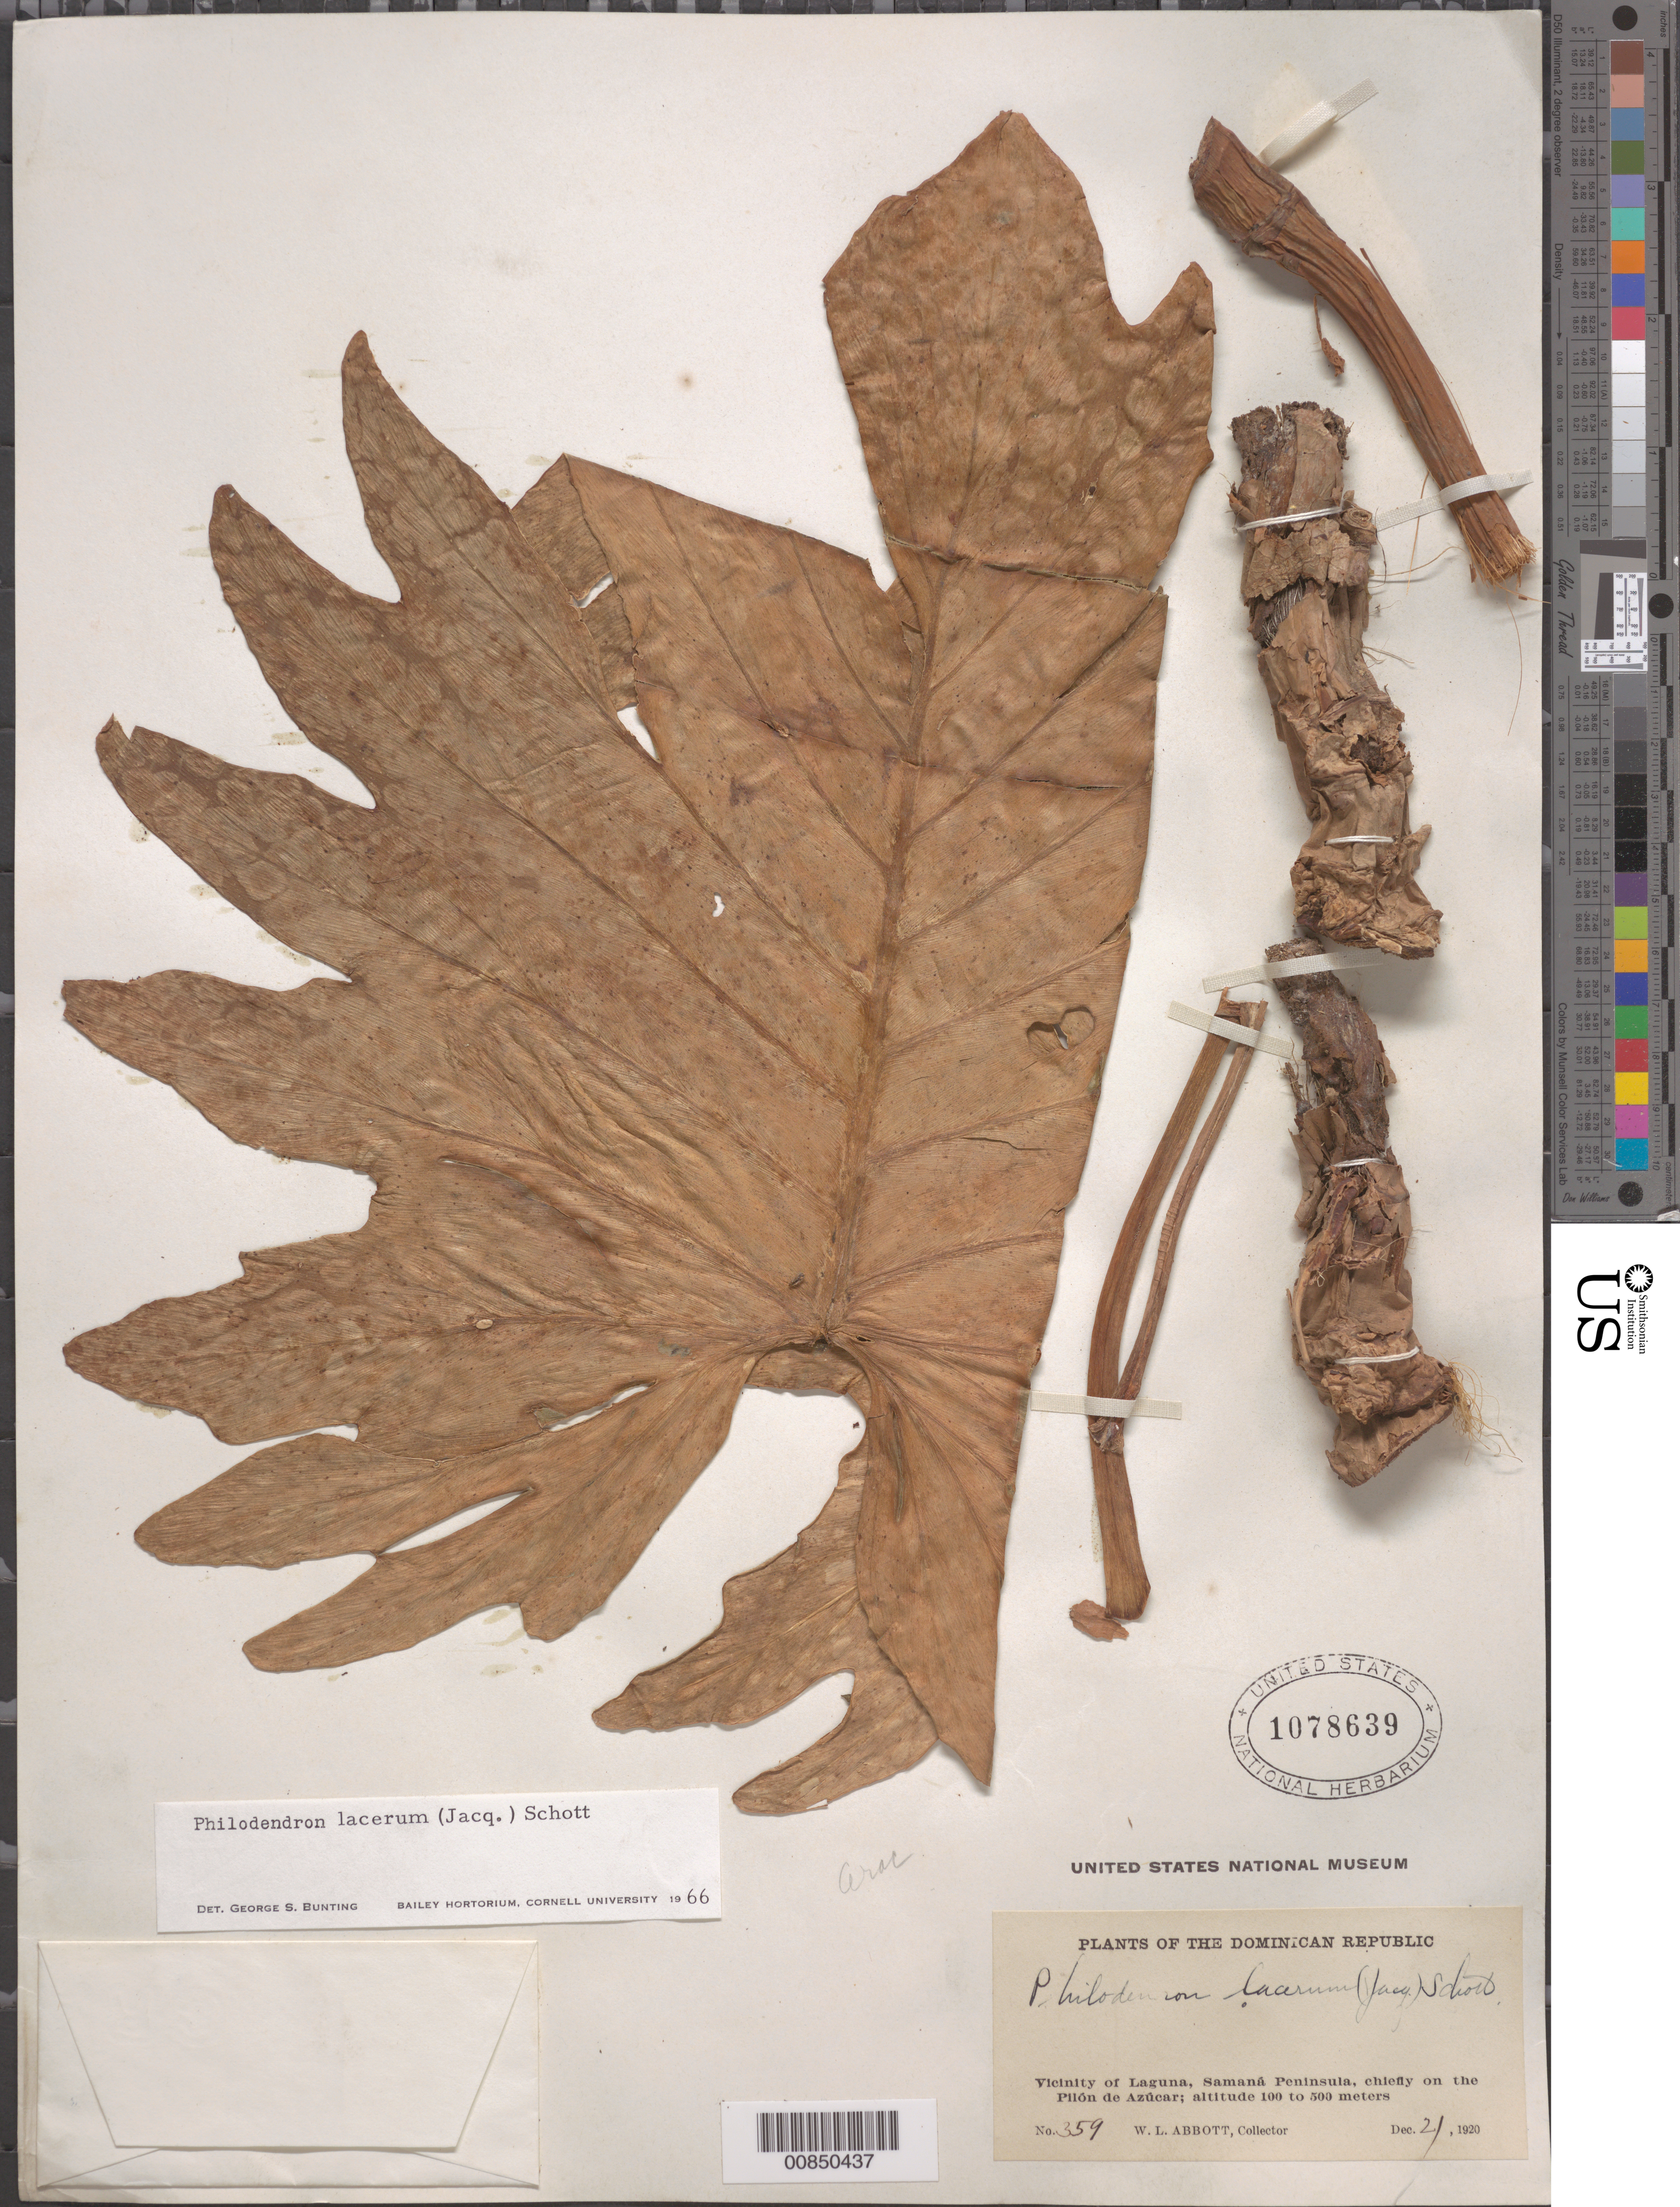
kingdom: Plantae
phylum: Tracheophyta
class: Liliopsida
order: Alismatales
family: Araceae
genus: Philodendron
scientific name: Philodendron lacerum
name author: (Jacq.) Schott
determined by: Bunting, G. S.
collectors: W. L. Abbott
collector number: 359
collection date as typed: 21 Dec 1920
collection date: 1920-12-21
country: Dominican Republic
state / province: Samana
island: Hispaniola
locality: Vicinity of Laguna, Samaná Peninsula, chiefly on the Pilón de Azúcar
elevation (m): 100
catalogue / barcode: US 1078639